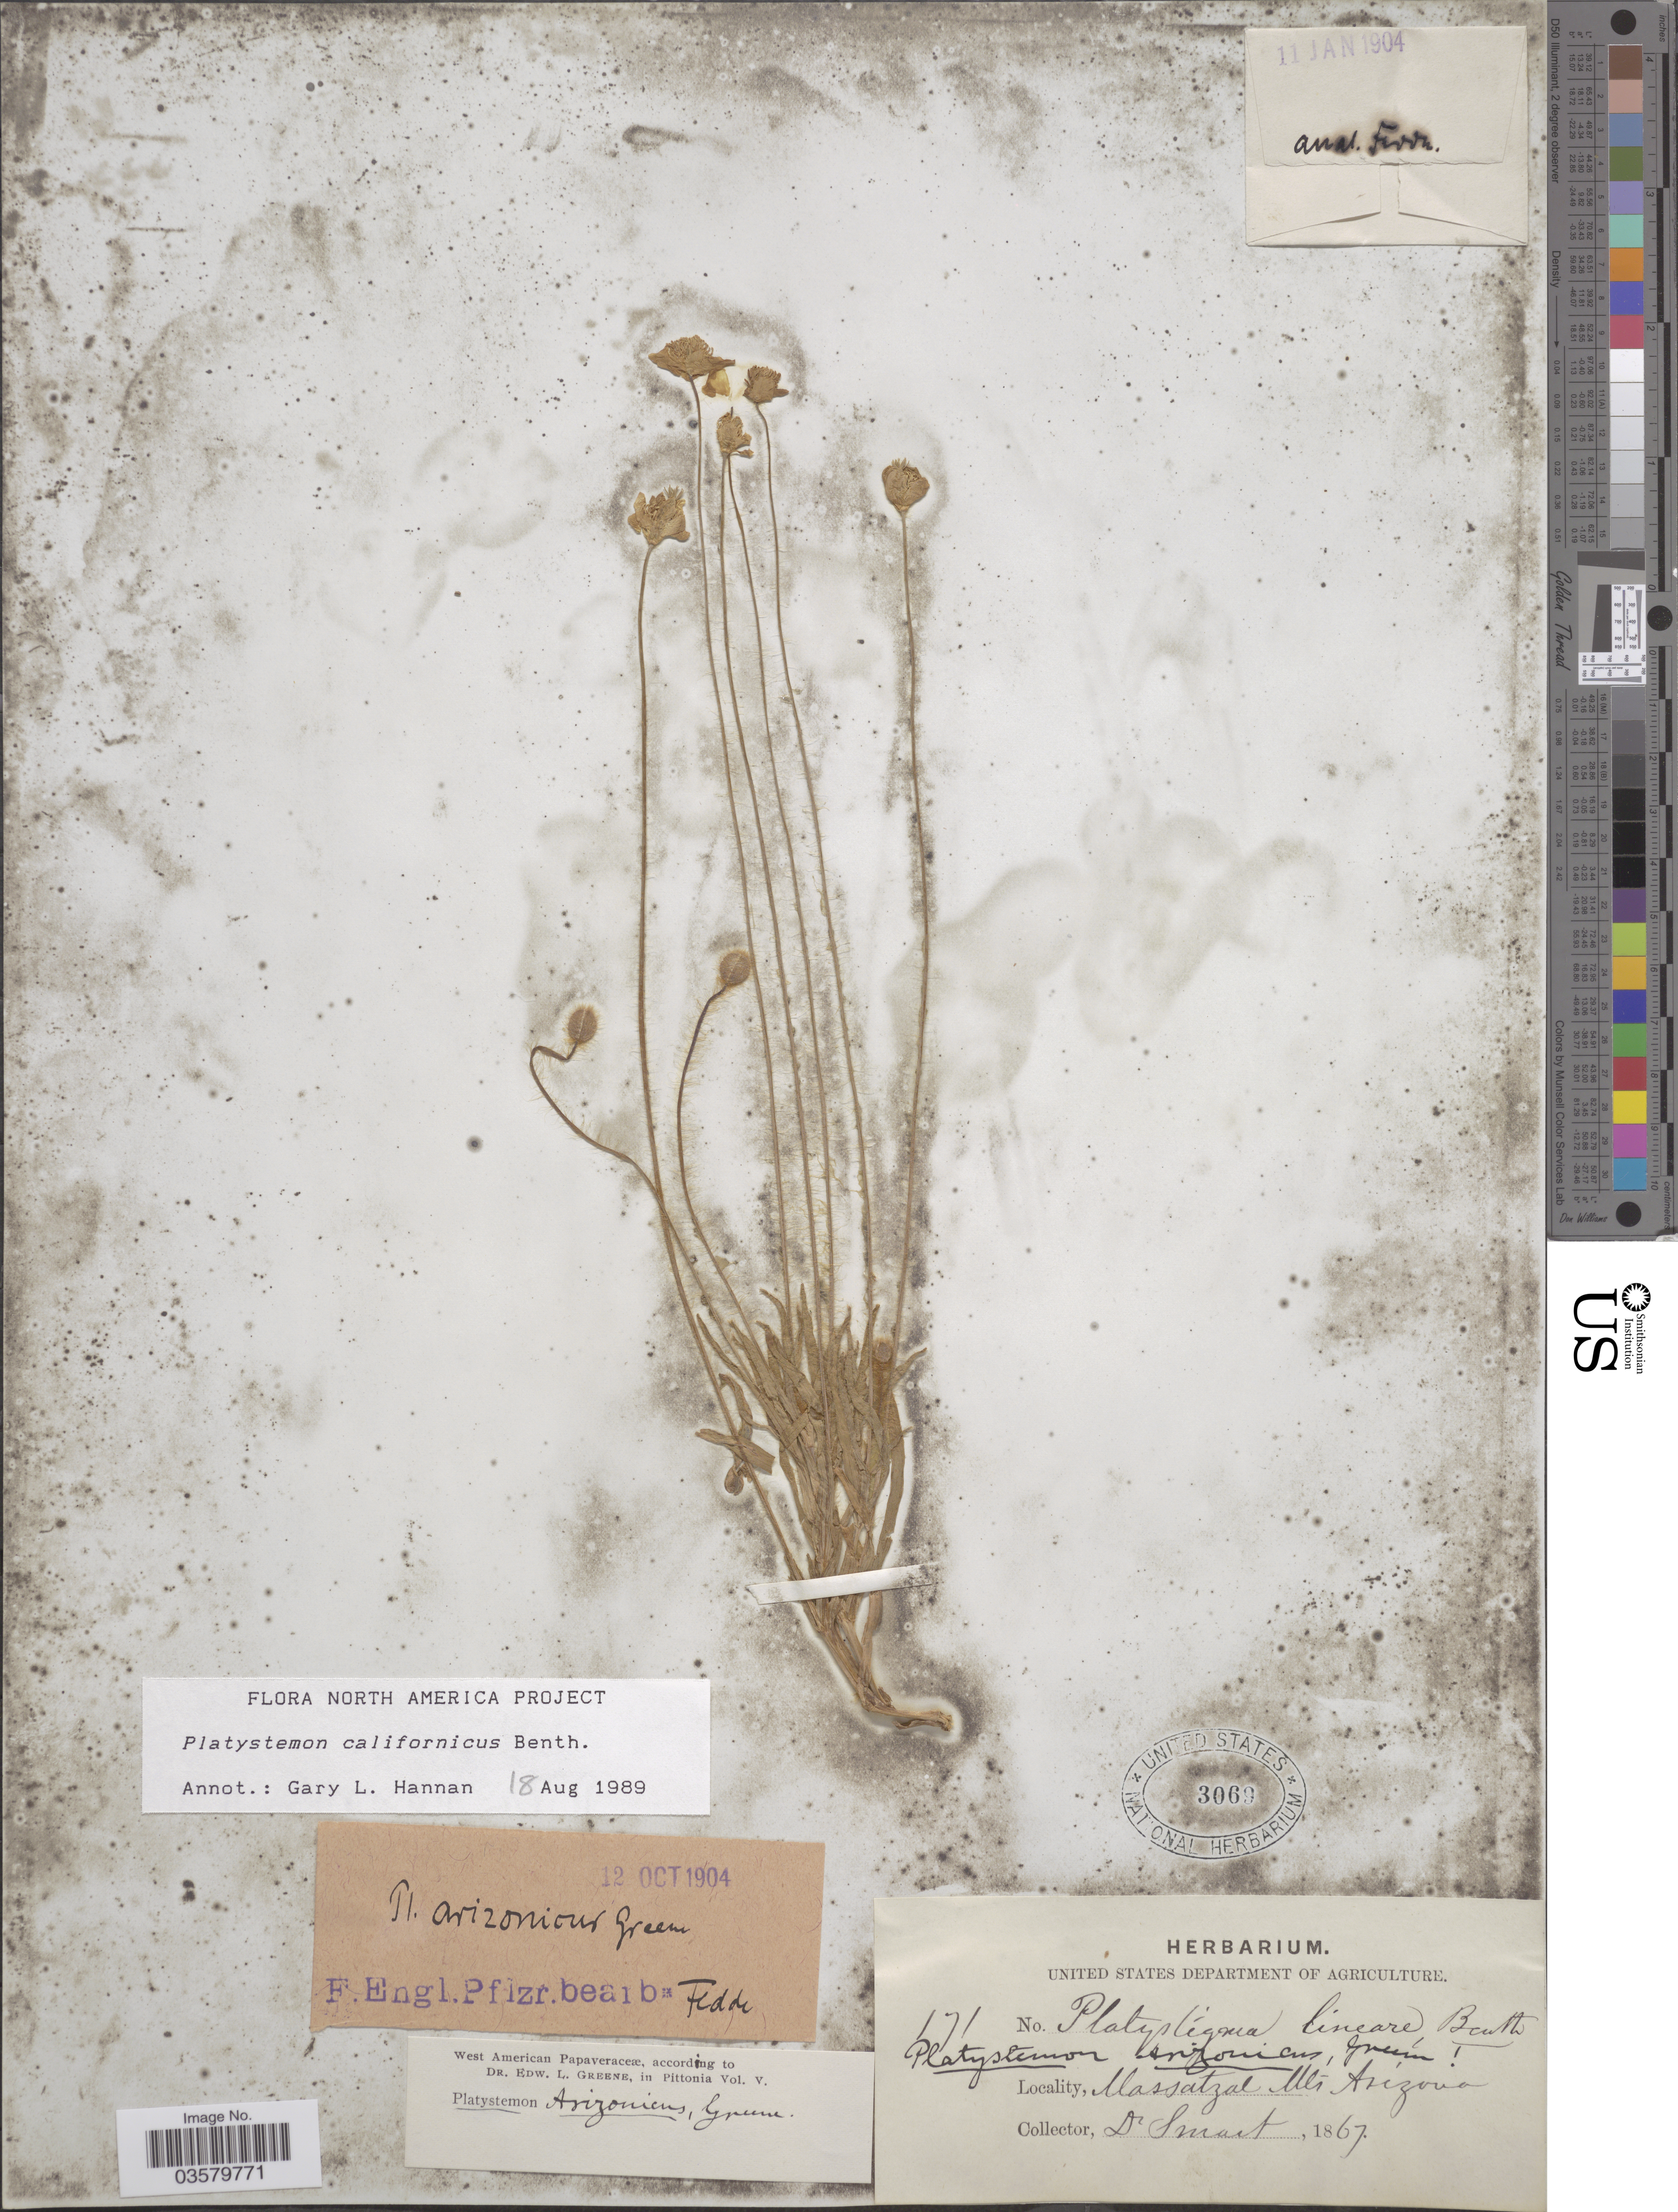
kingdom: Plantae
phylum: Tracheophyta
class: Magnoliopsida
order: Ranunculales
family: Papaveraceae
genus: Platystemon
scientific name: Platystemon californicus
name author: Benth.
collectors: -. Smart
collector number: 171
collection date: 1867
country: United States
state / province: Arizona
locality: Massatzal Mts.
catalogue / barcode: US 3069